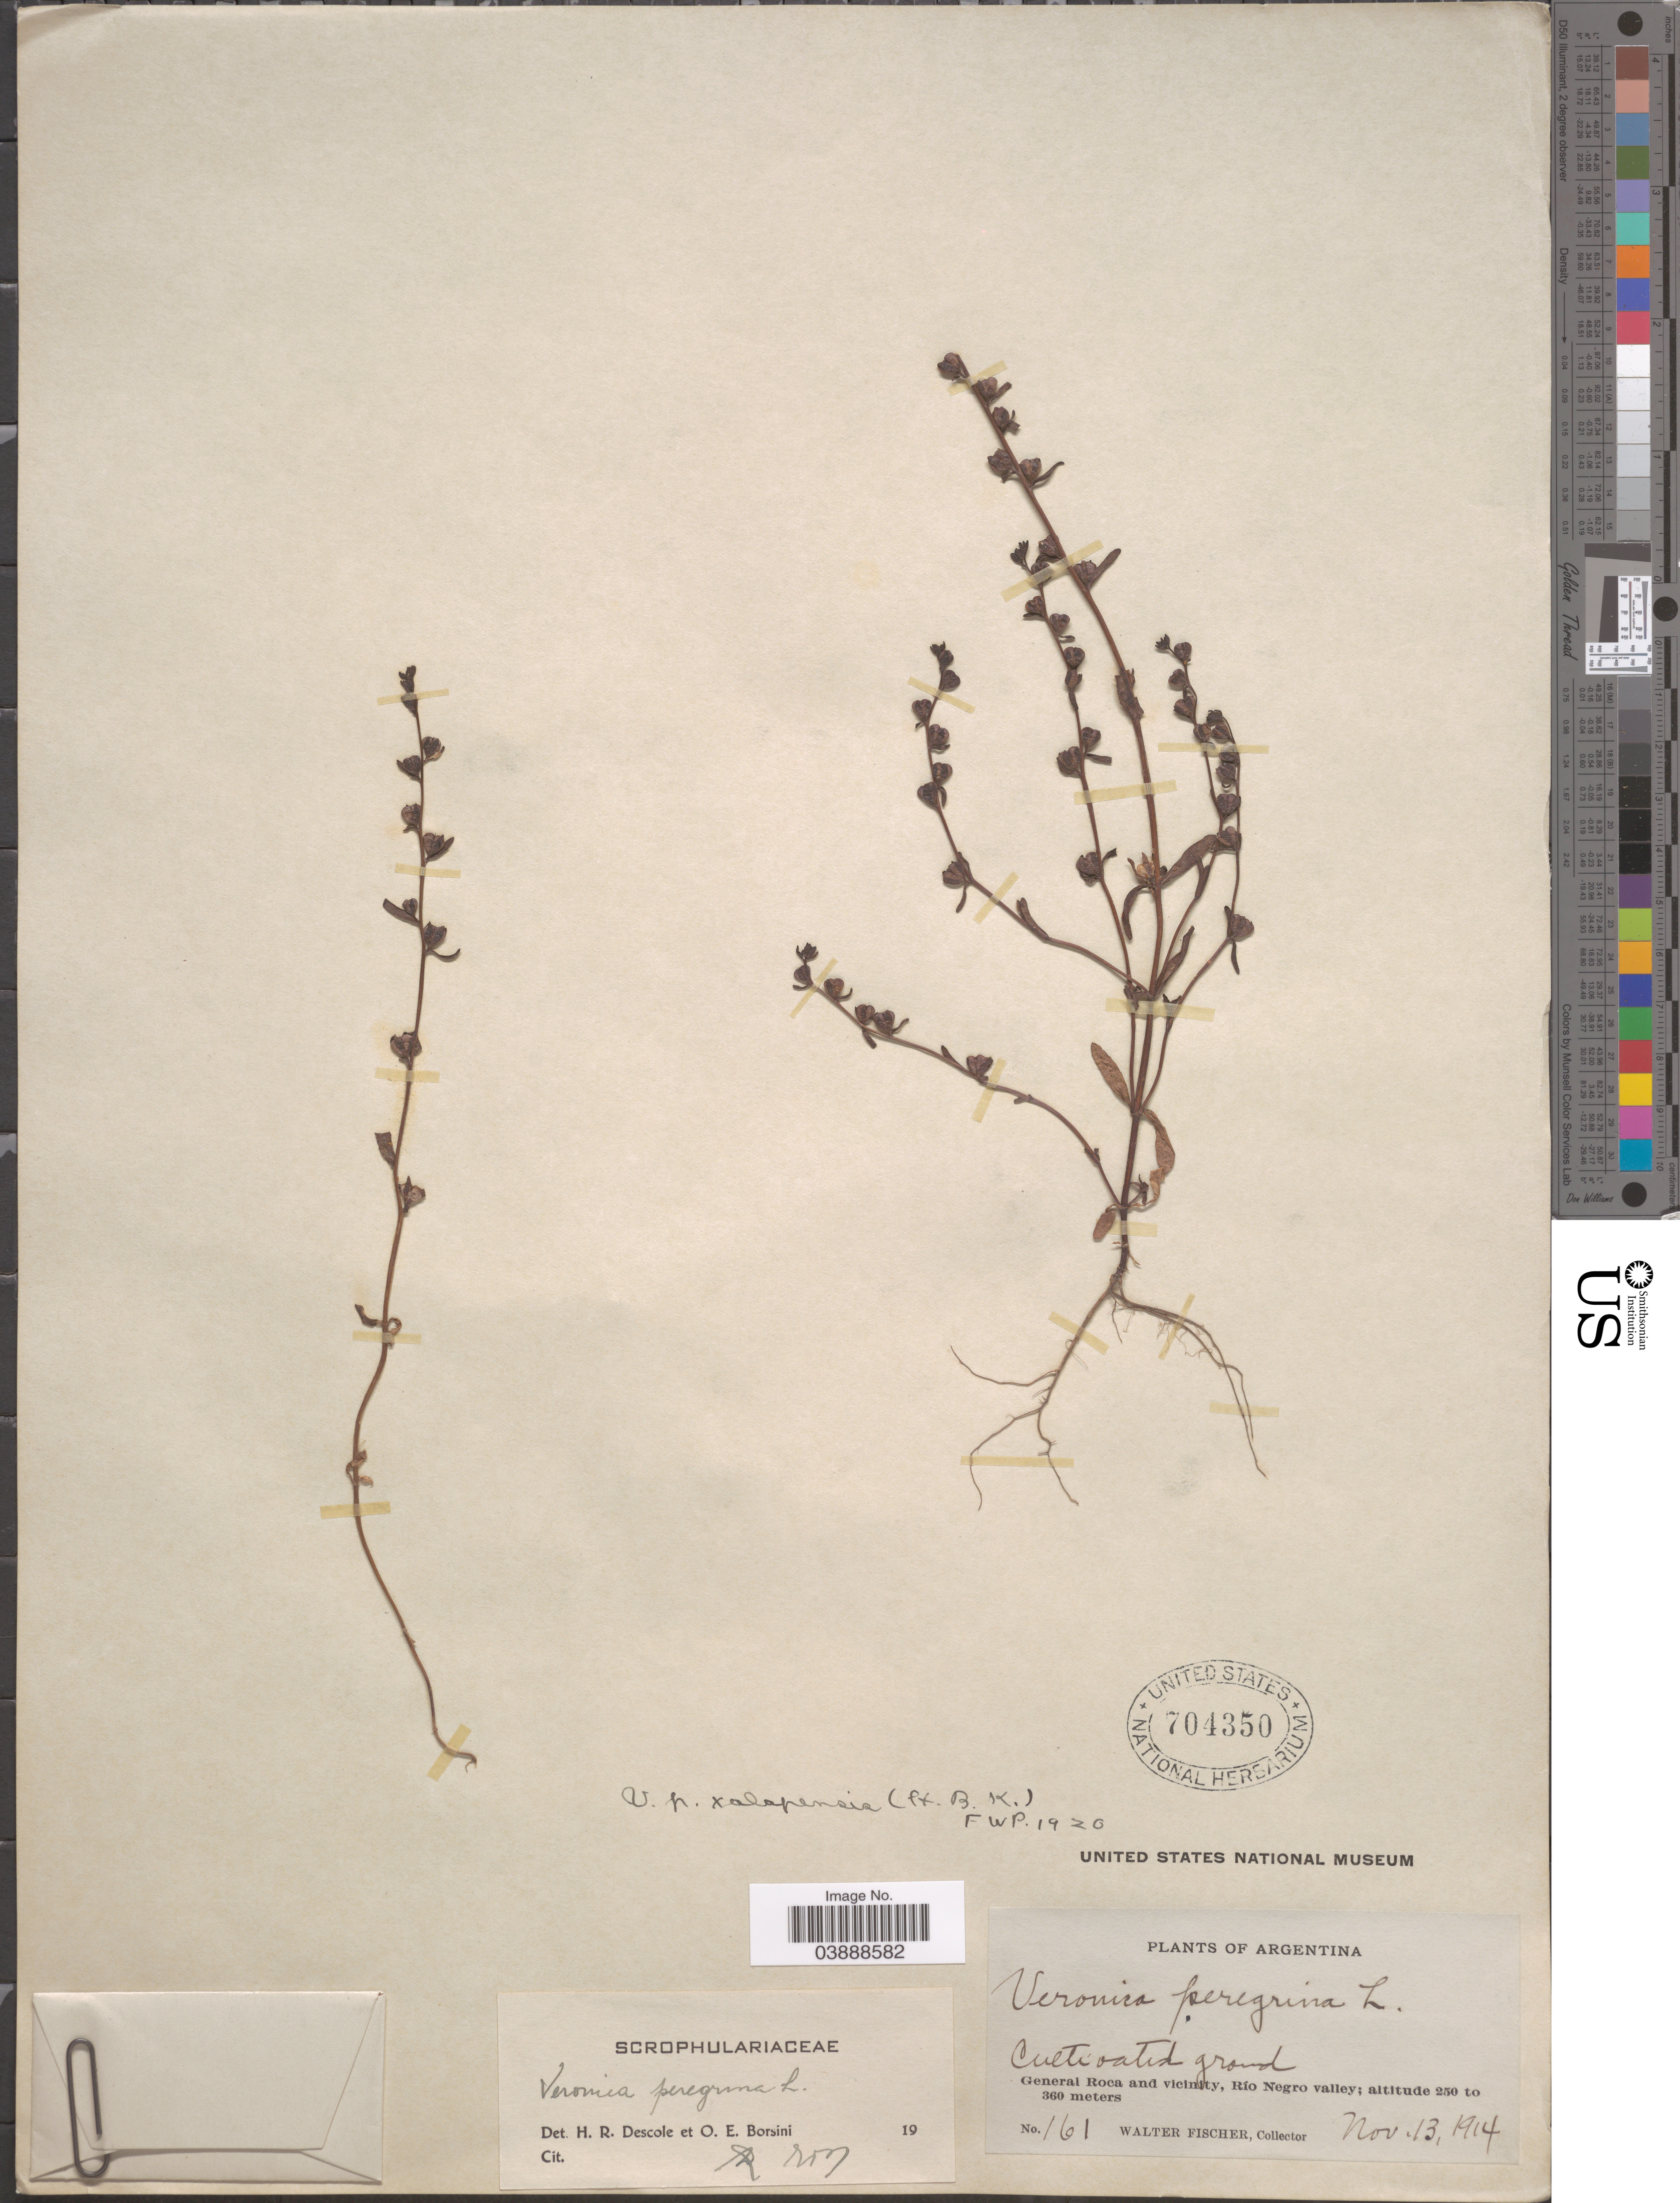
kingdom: Plantae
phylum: Tracheophyta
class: Magnoliopsida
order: Lamiales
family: Plantaginaceae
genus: Veronica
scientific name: Veronica peregrina var. xalapensis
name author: Kunth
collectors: W. Fischer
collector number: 161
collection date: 1914-11-13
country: Argentina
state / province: Rio Negro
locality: General Roca and vicinity, Rio Negro valley.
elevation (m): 250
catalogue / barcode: US 704350